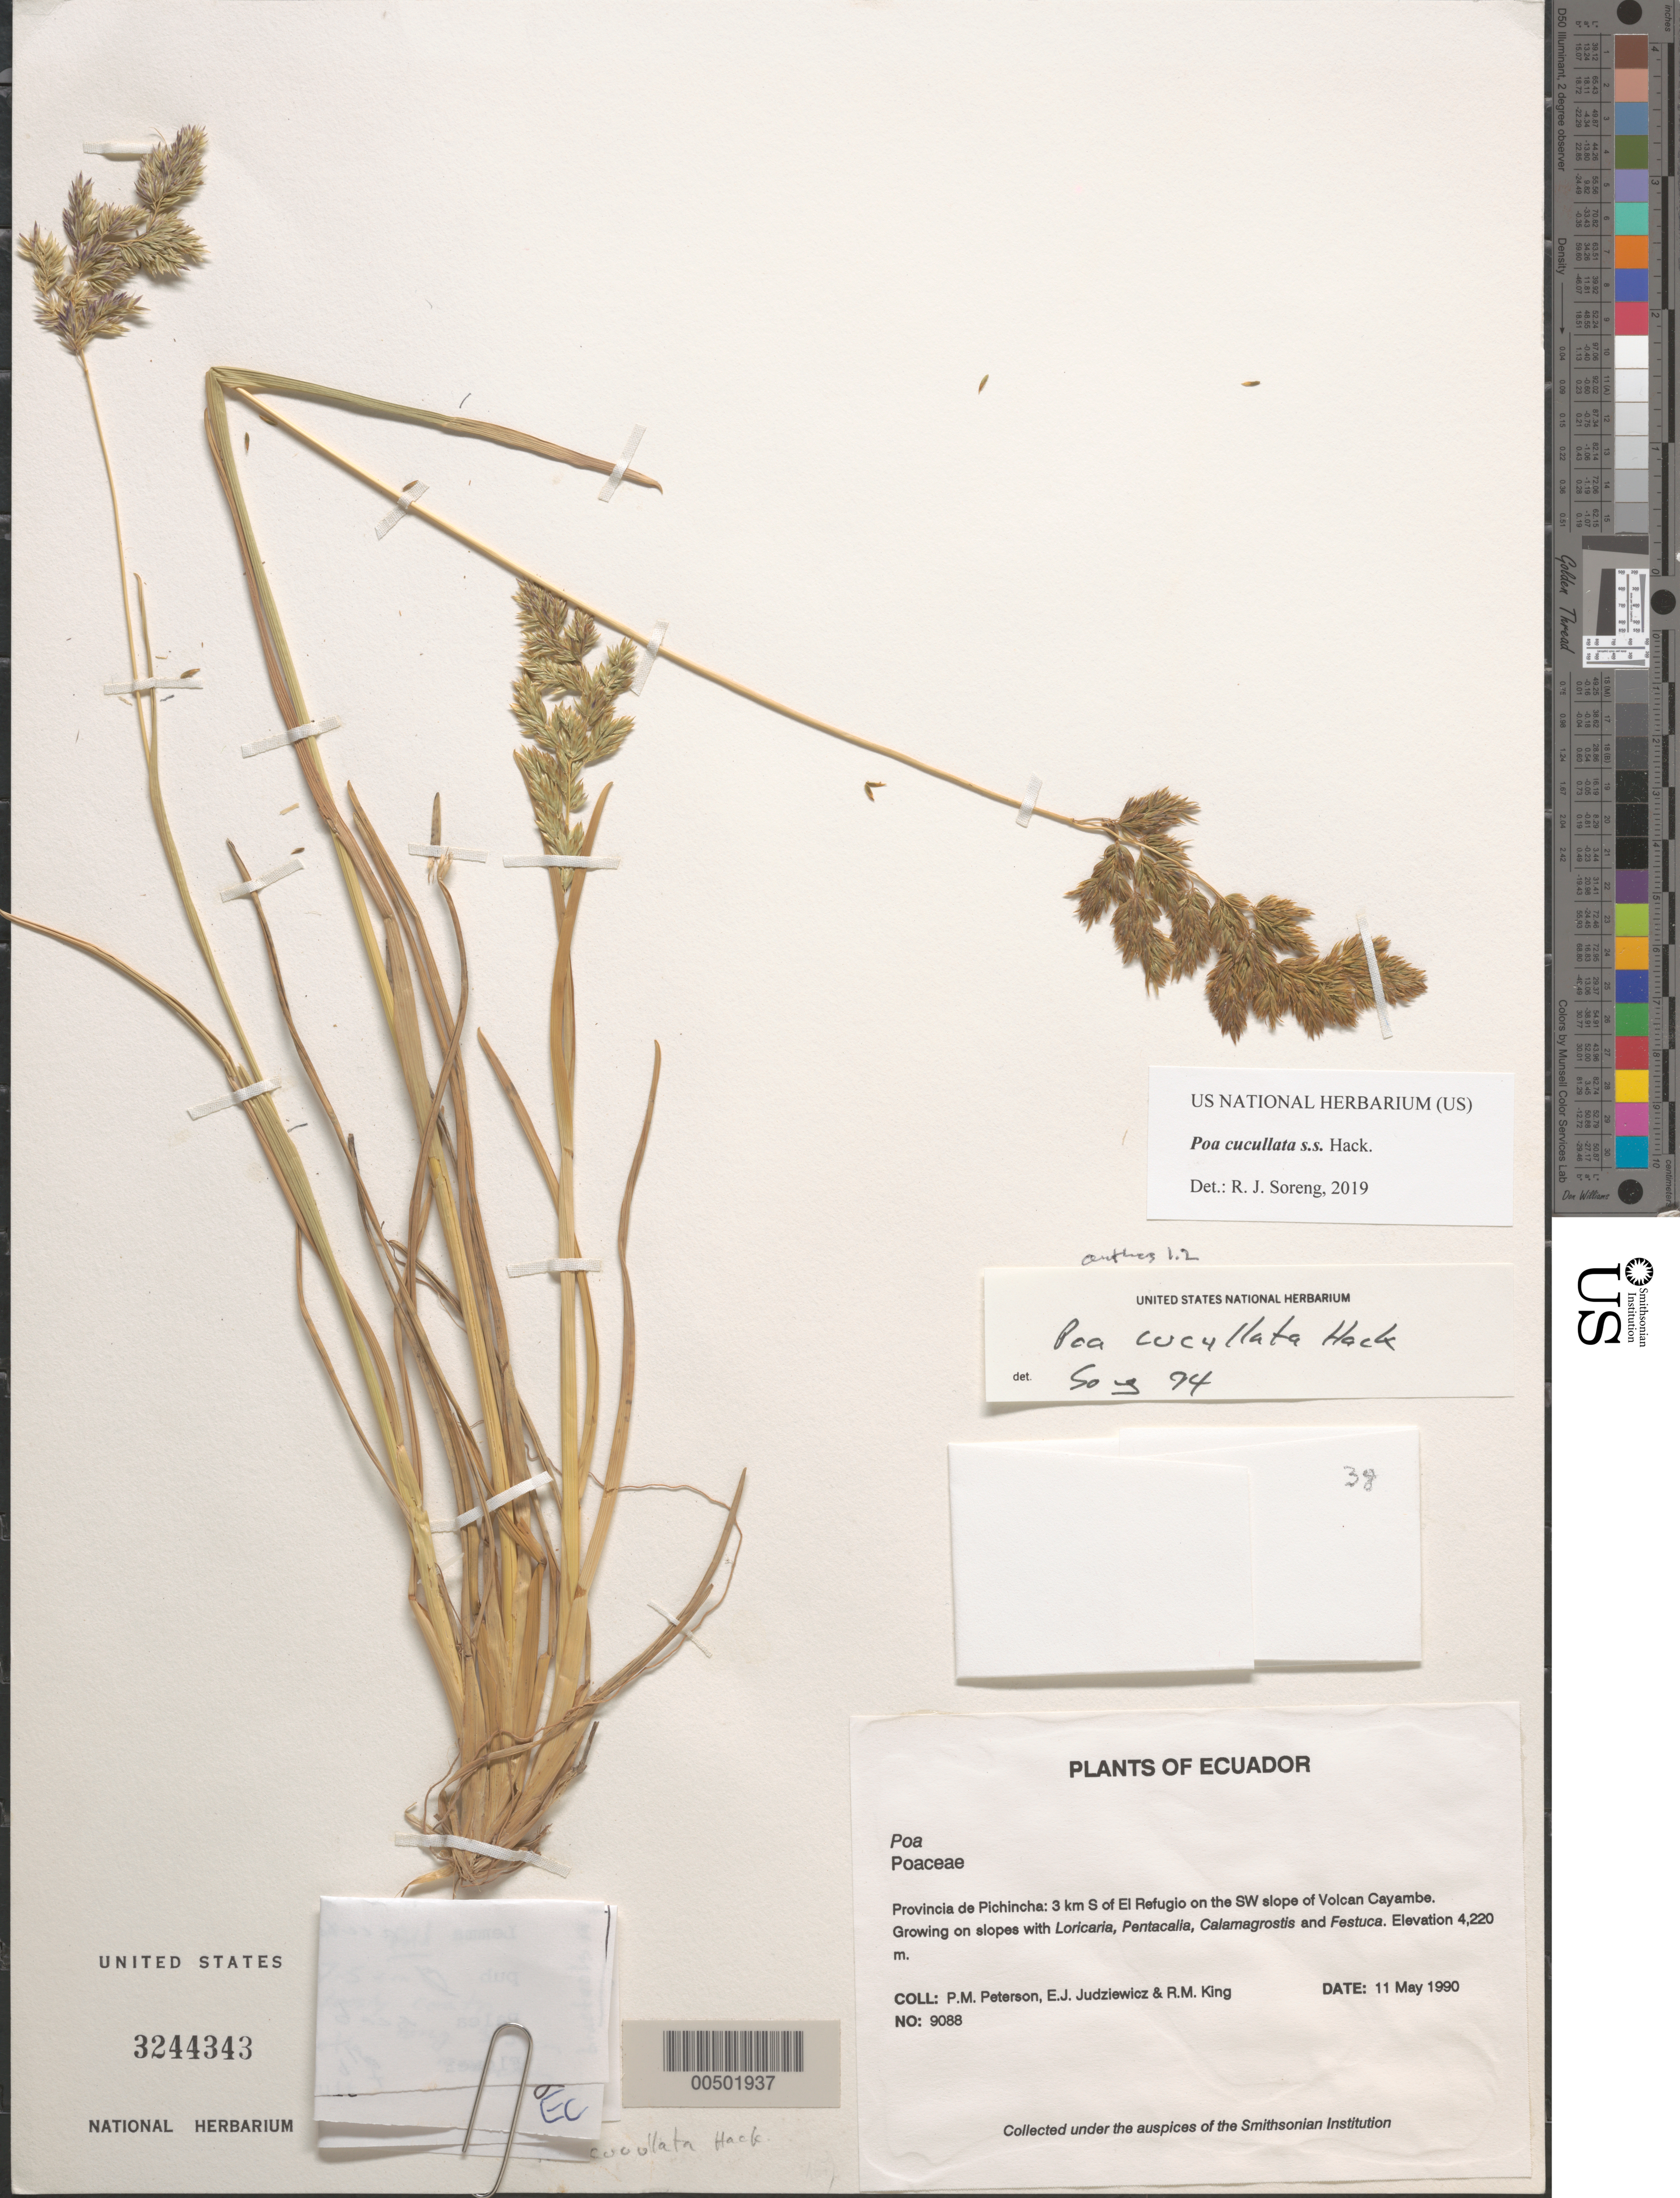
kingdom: Plantae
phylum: Tracheophyta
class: Liliopsida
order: Poales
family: Poaceae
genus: Poa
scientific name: Poa cucullata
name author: Hack. in Sodiro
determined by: Soreng, Robert J., Research Associate (BOT), Smithsonian Institution - National Museum of Natural History (UNITED STATES)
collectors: P. M. Peterson, E. J. Judziewicz & R. M. King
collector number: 09088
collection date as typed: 11 May 1990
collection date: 1990-05-11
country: Ecuador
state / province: Pichincha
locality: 3 km S of El Refugio on the SW slope of Volcan Cayambe.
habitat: Growing on slopes with Loricaria, Pentacalia, Calamagrostis and Festuca.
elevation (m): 4220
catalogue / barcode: US 3244343